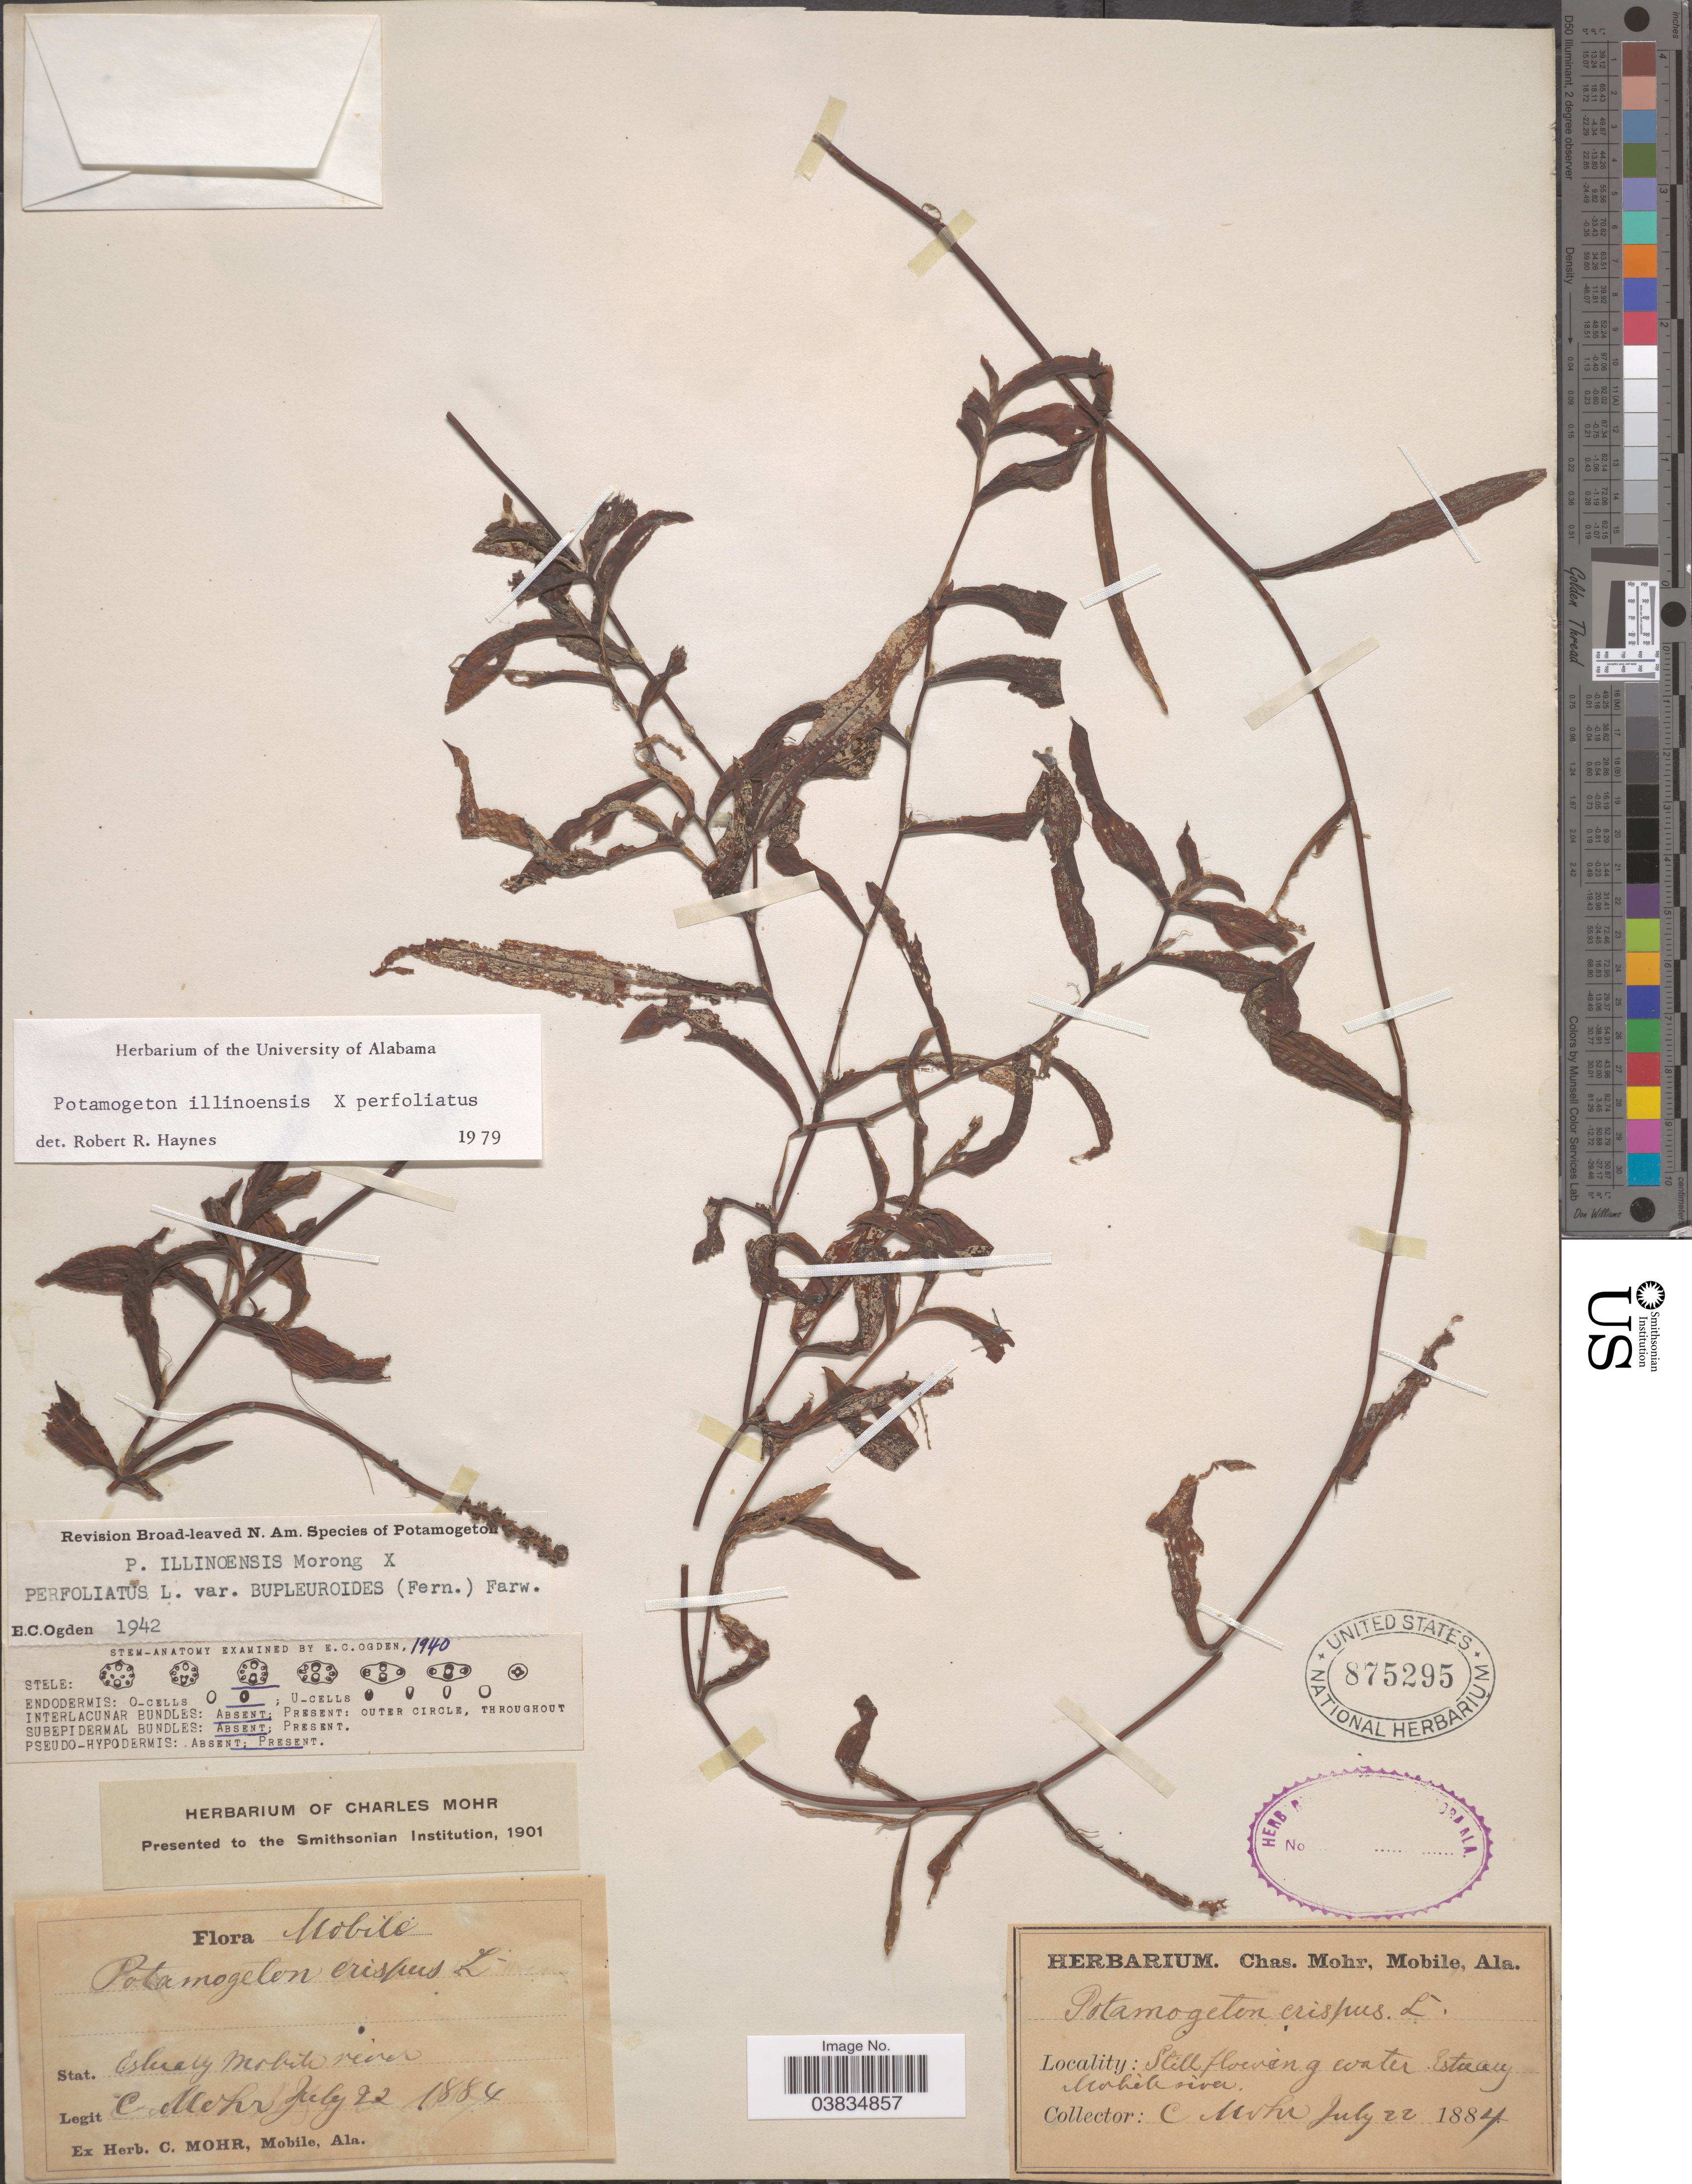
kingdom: Plantae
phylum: Tracheophyta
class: Liliopsida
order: Alismatales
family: Potamogetonaceae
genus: Potamogeton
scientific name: Potamogeton illinoensis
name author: Morong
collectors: Mohr, C. T. (herbarium)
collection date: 1884-07-22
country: United States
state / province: Alabama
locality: Mobile. Stat. Estuary Mobile river. Still flowing water.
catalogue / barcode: US 875295